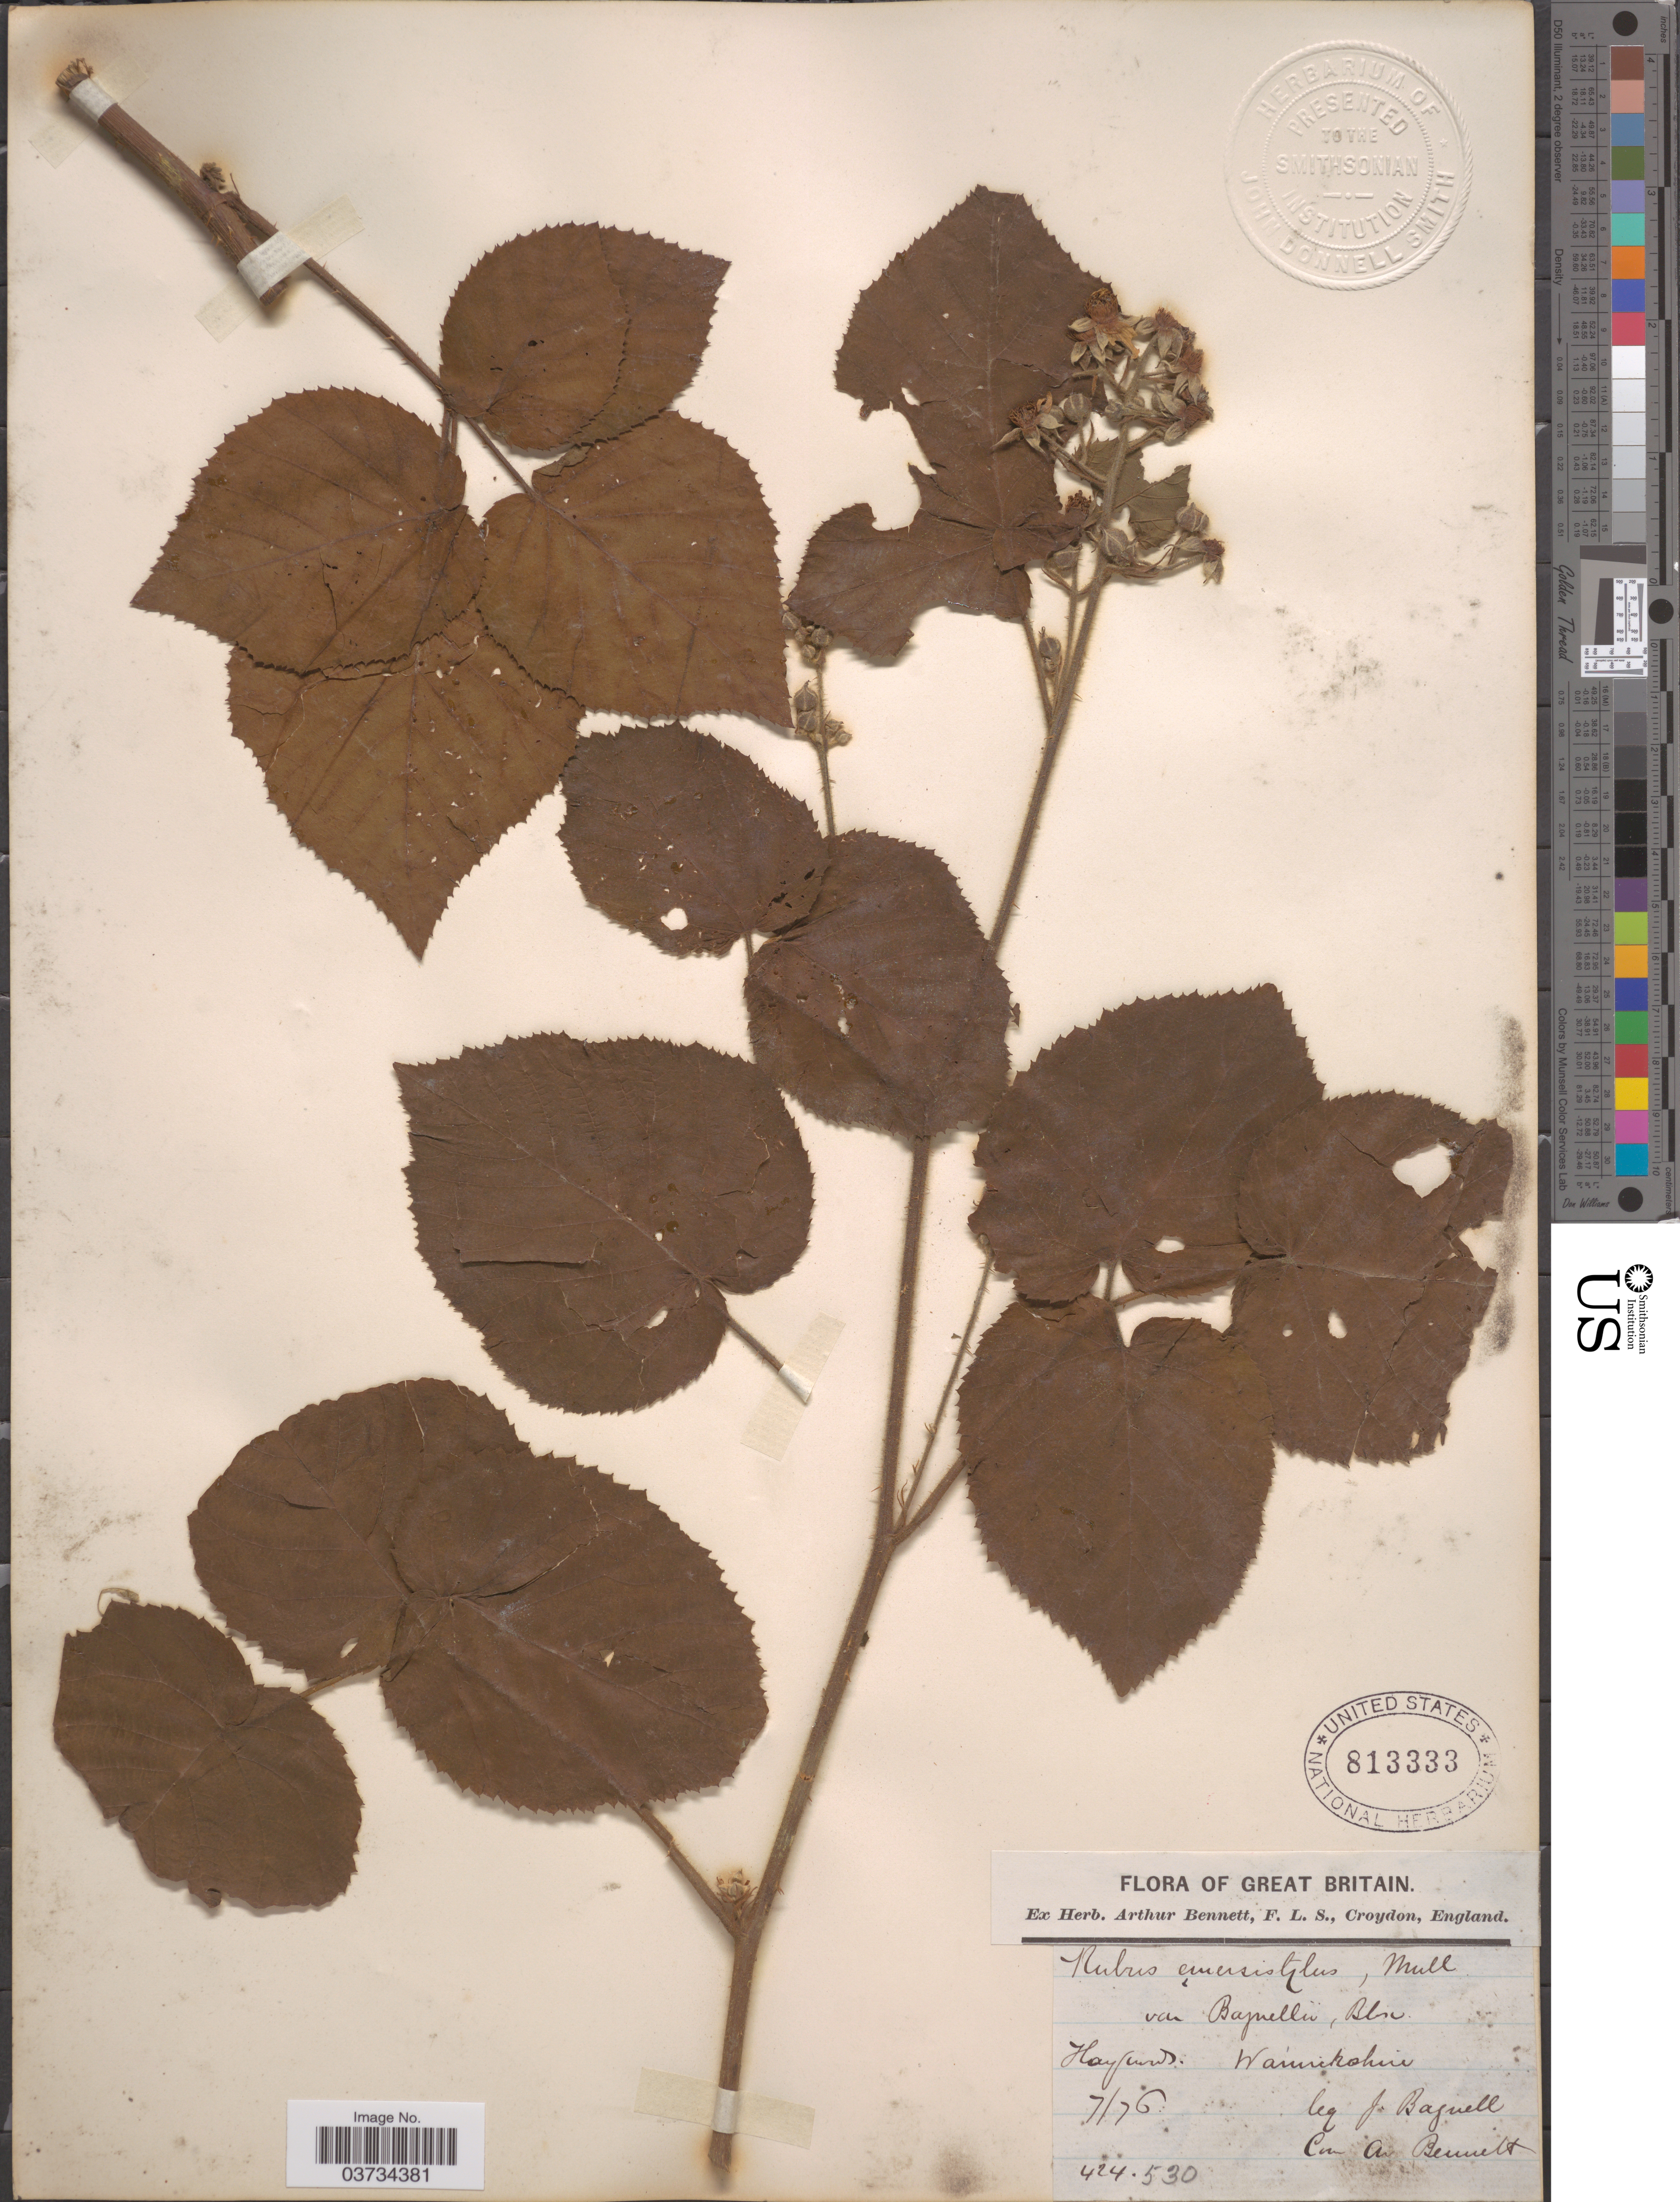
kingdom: Plantae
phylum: Tracheophyta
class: Magnoliopsida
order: Rosales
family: Rosaceae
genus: Rubus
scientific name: Rubus emersistylus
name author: P.J. Müll. ex Boulay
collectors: J. Bagnell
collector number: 424/530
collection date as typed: Transcribed d/m/y: /7/76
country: United Kingdom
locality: Great Britain. Hayponds: Warwickshire.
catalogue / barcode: US 813333